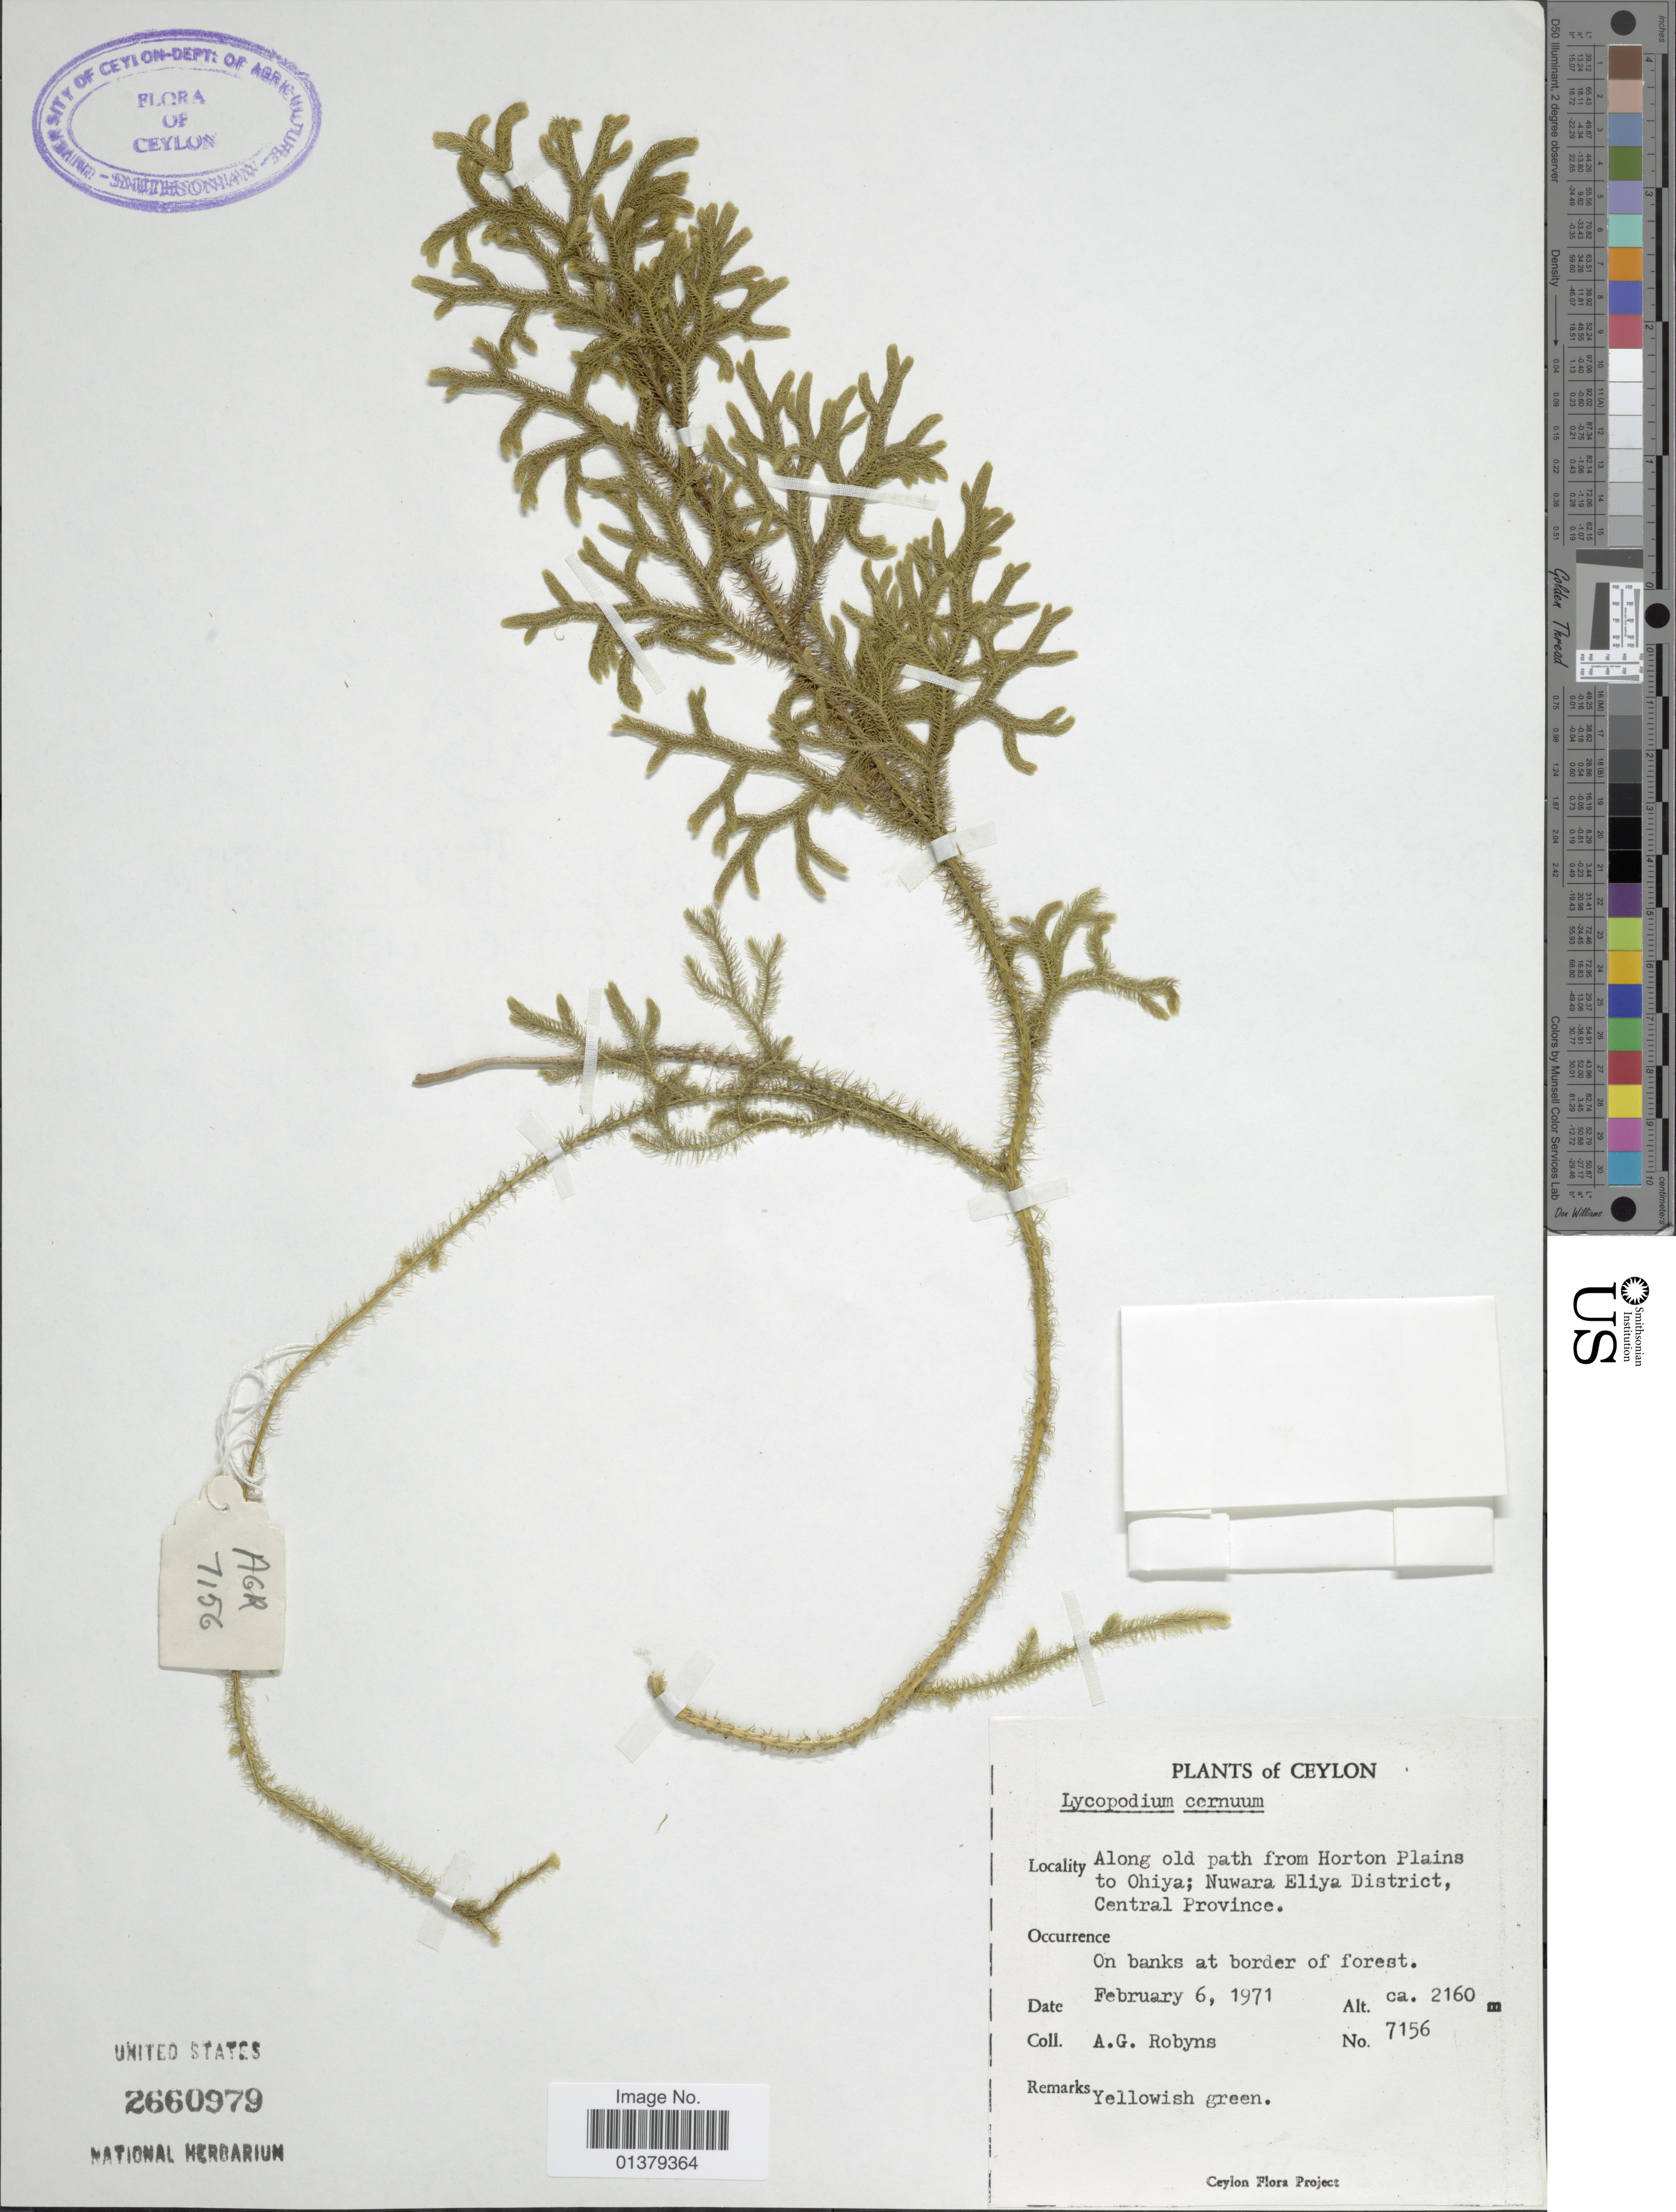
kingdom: Plantae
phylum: Tracheophyta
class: Lycopodiopsida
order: Lycopodiales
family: Lycopodiaceae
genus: Palhinhaea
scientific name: Palhinhaea cernua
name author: (L.) Vasc. & Franco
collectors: A. G. Robyns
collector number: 7156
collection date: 1971-02-06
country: Sri Lanka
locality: Ceylon, Along old path from Horton Plains to Ohiya; Nuwara Eliya District, central Province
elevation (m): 2160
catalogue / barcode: US 2660979